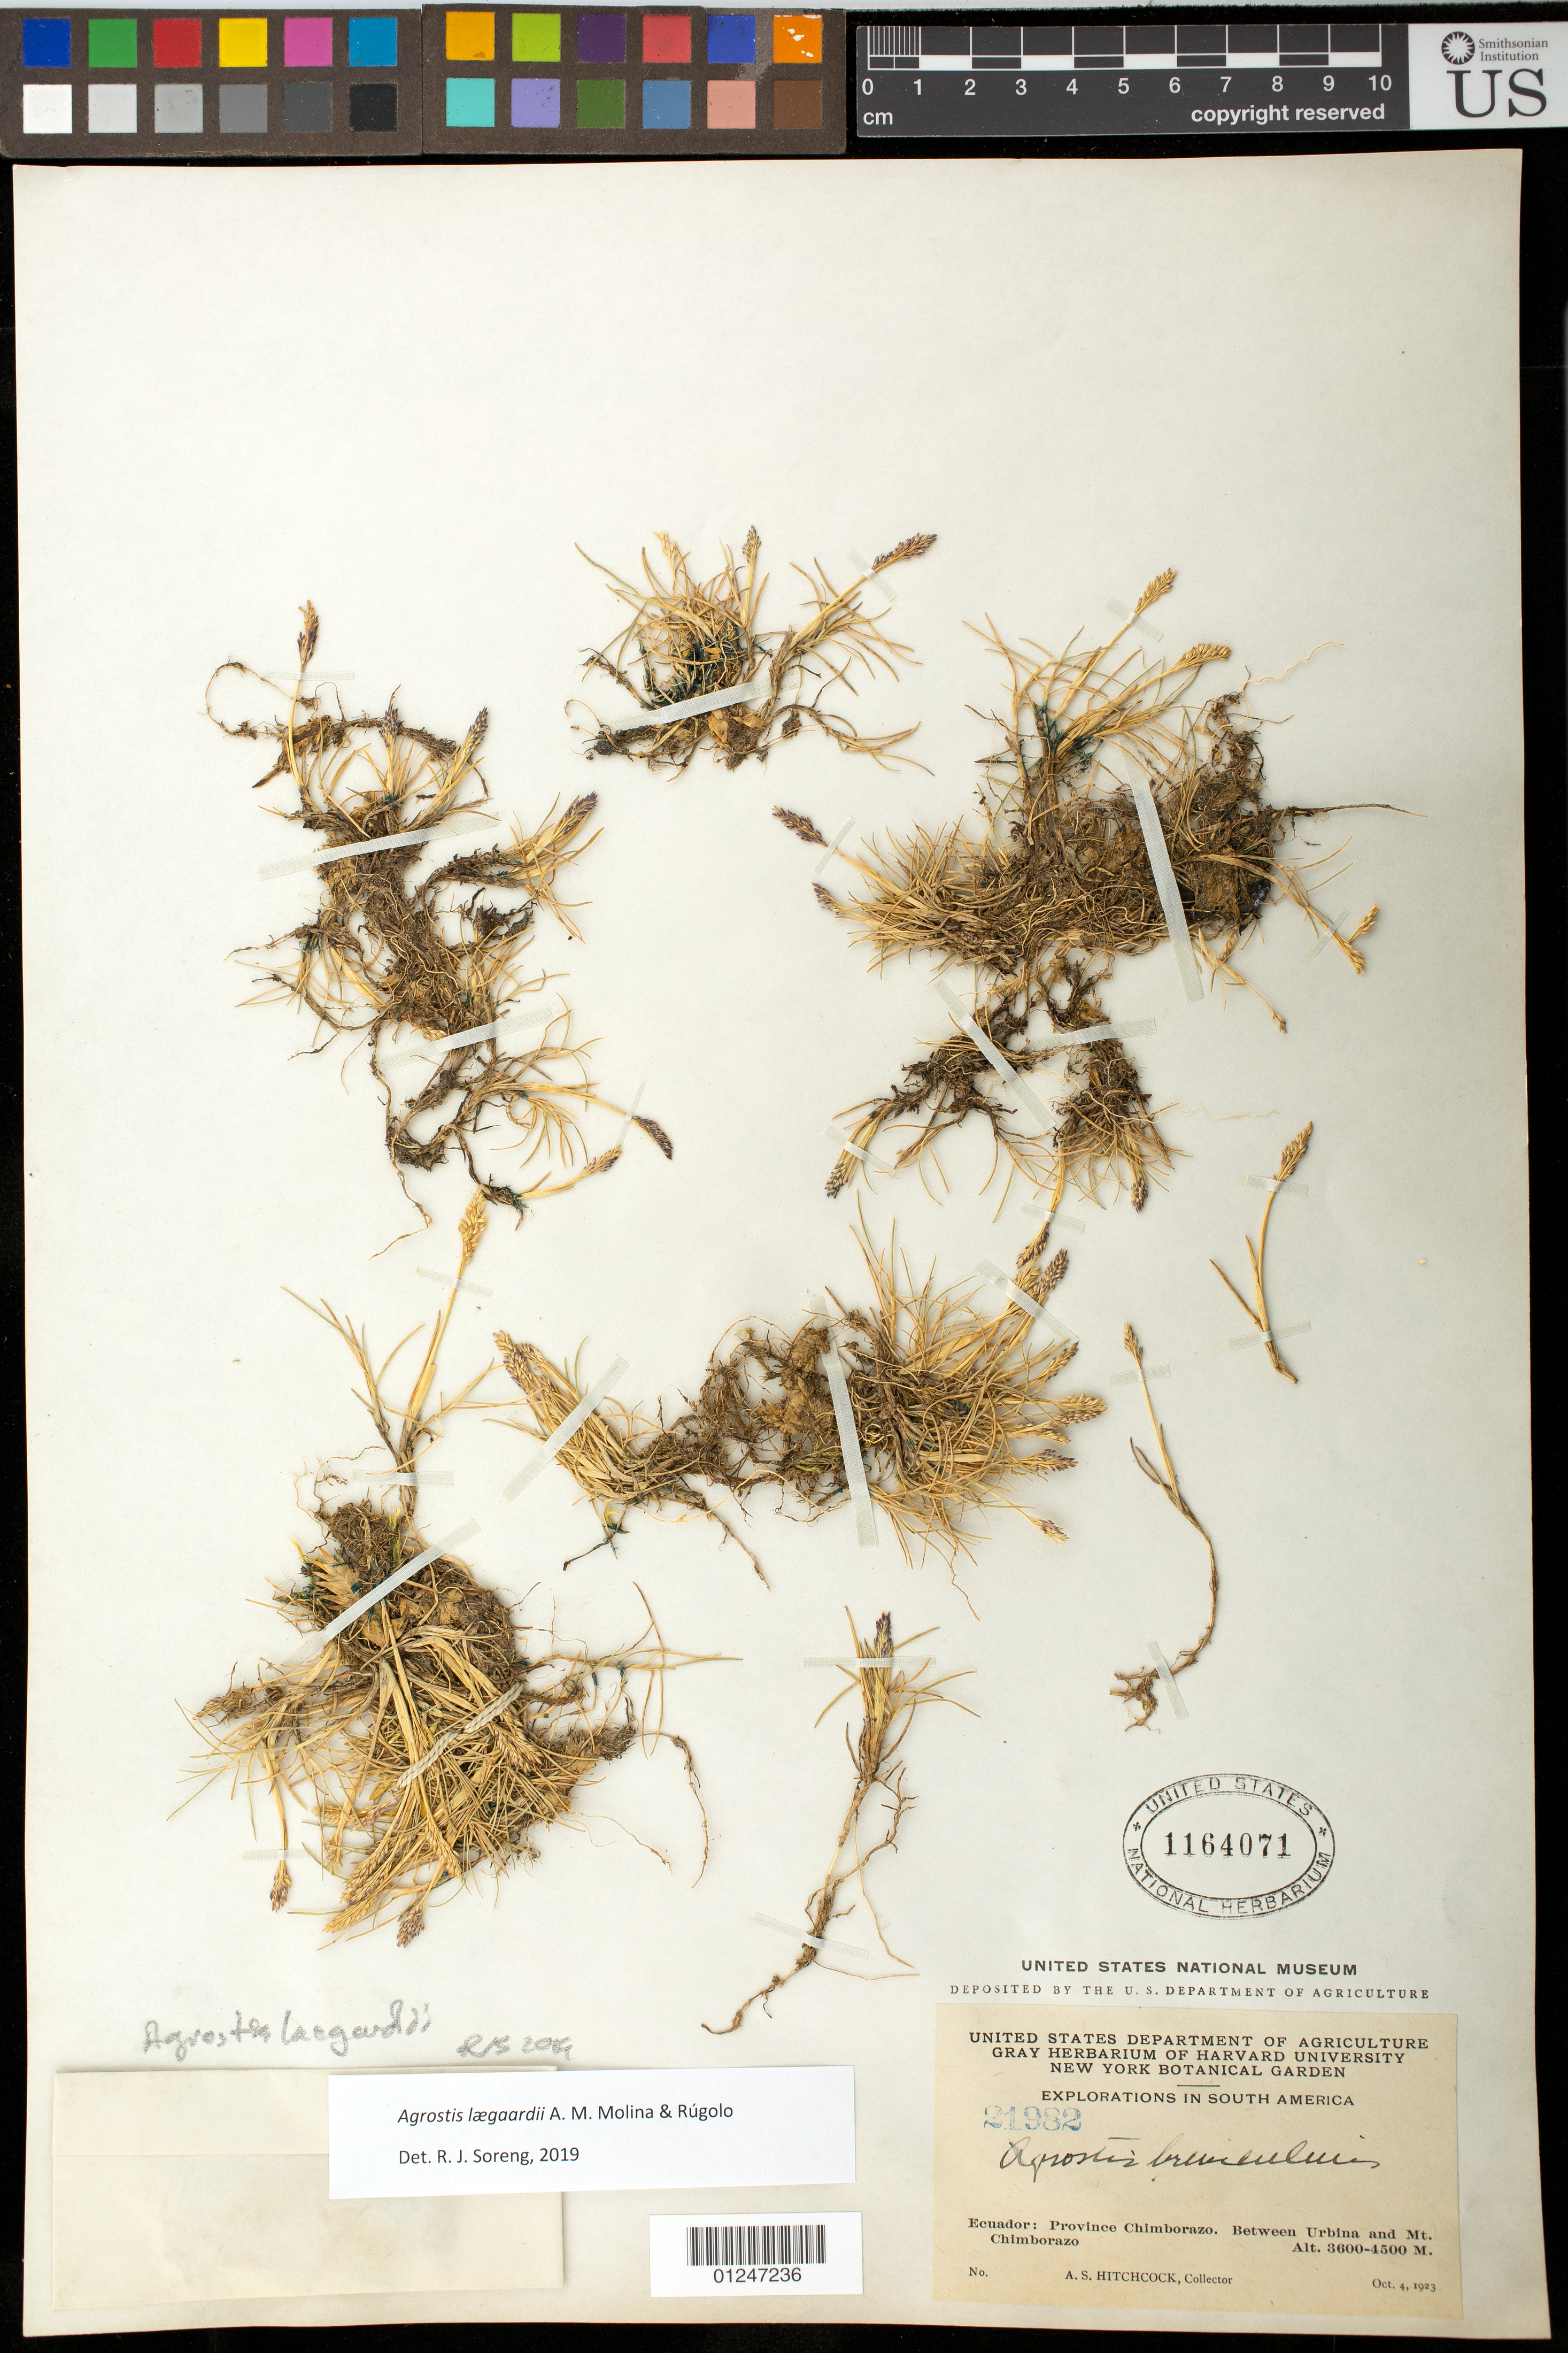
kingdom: Plantae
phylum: Tracheophyta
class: Liliopsida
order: Poales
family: Poaceae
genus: Agrostis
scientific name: Agrostis laegaardii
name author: (Walter) A.M. Molina & Rúgolo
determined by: Soreng, Robert J., Research Associate (BOT), Smithsonian Institution - National Museum of Natural History (UNITED STATES)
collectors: A. S. Hitchcock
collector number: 21982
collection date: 1923-10-04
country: Ecuador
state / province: Chimborazo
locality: Between Urbina and Mt. Chimborazo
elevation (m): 3600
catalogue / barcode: US 1164071